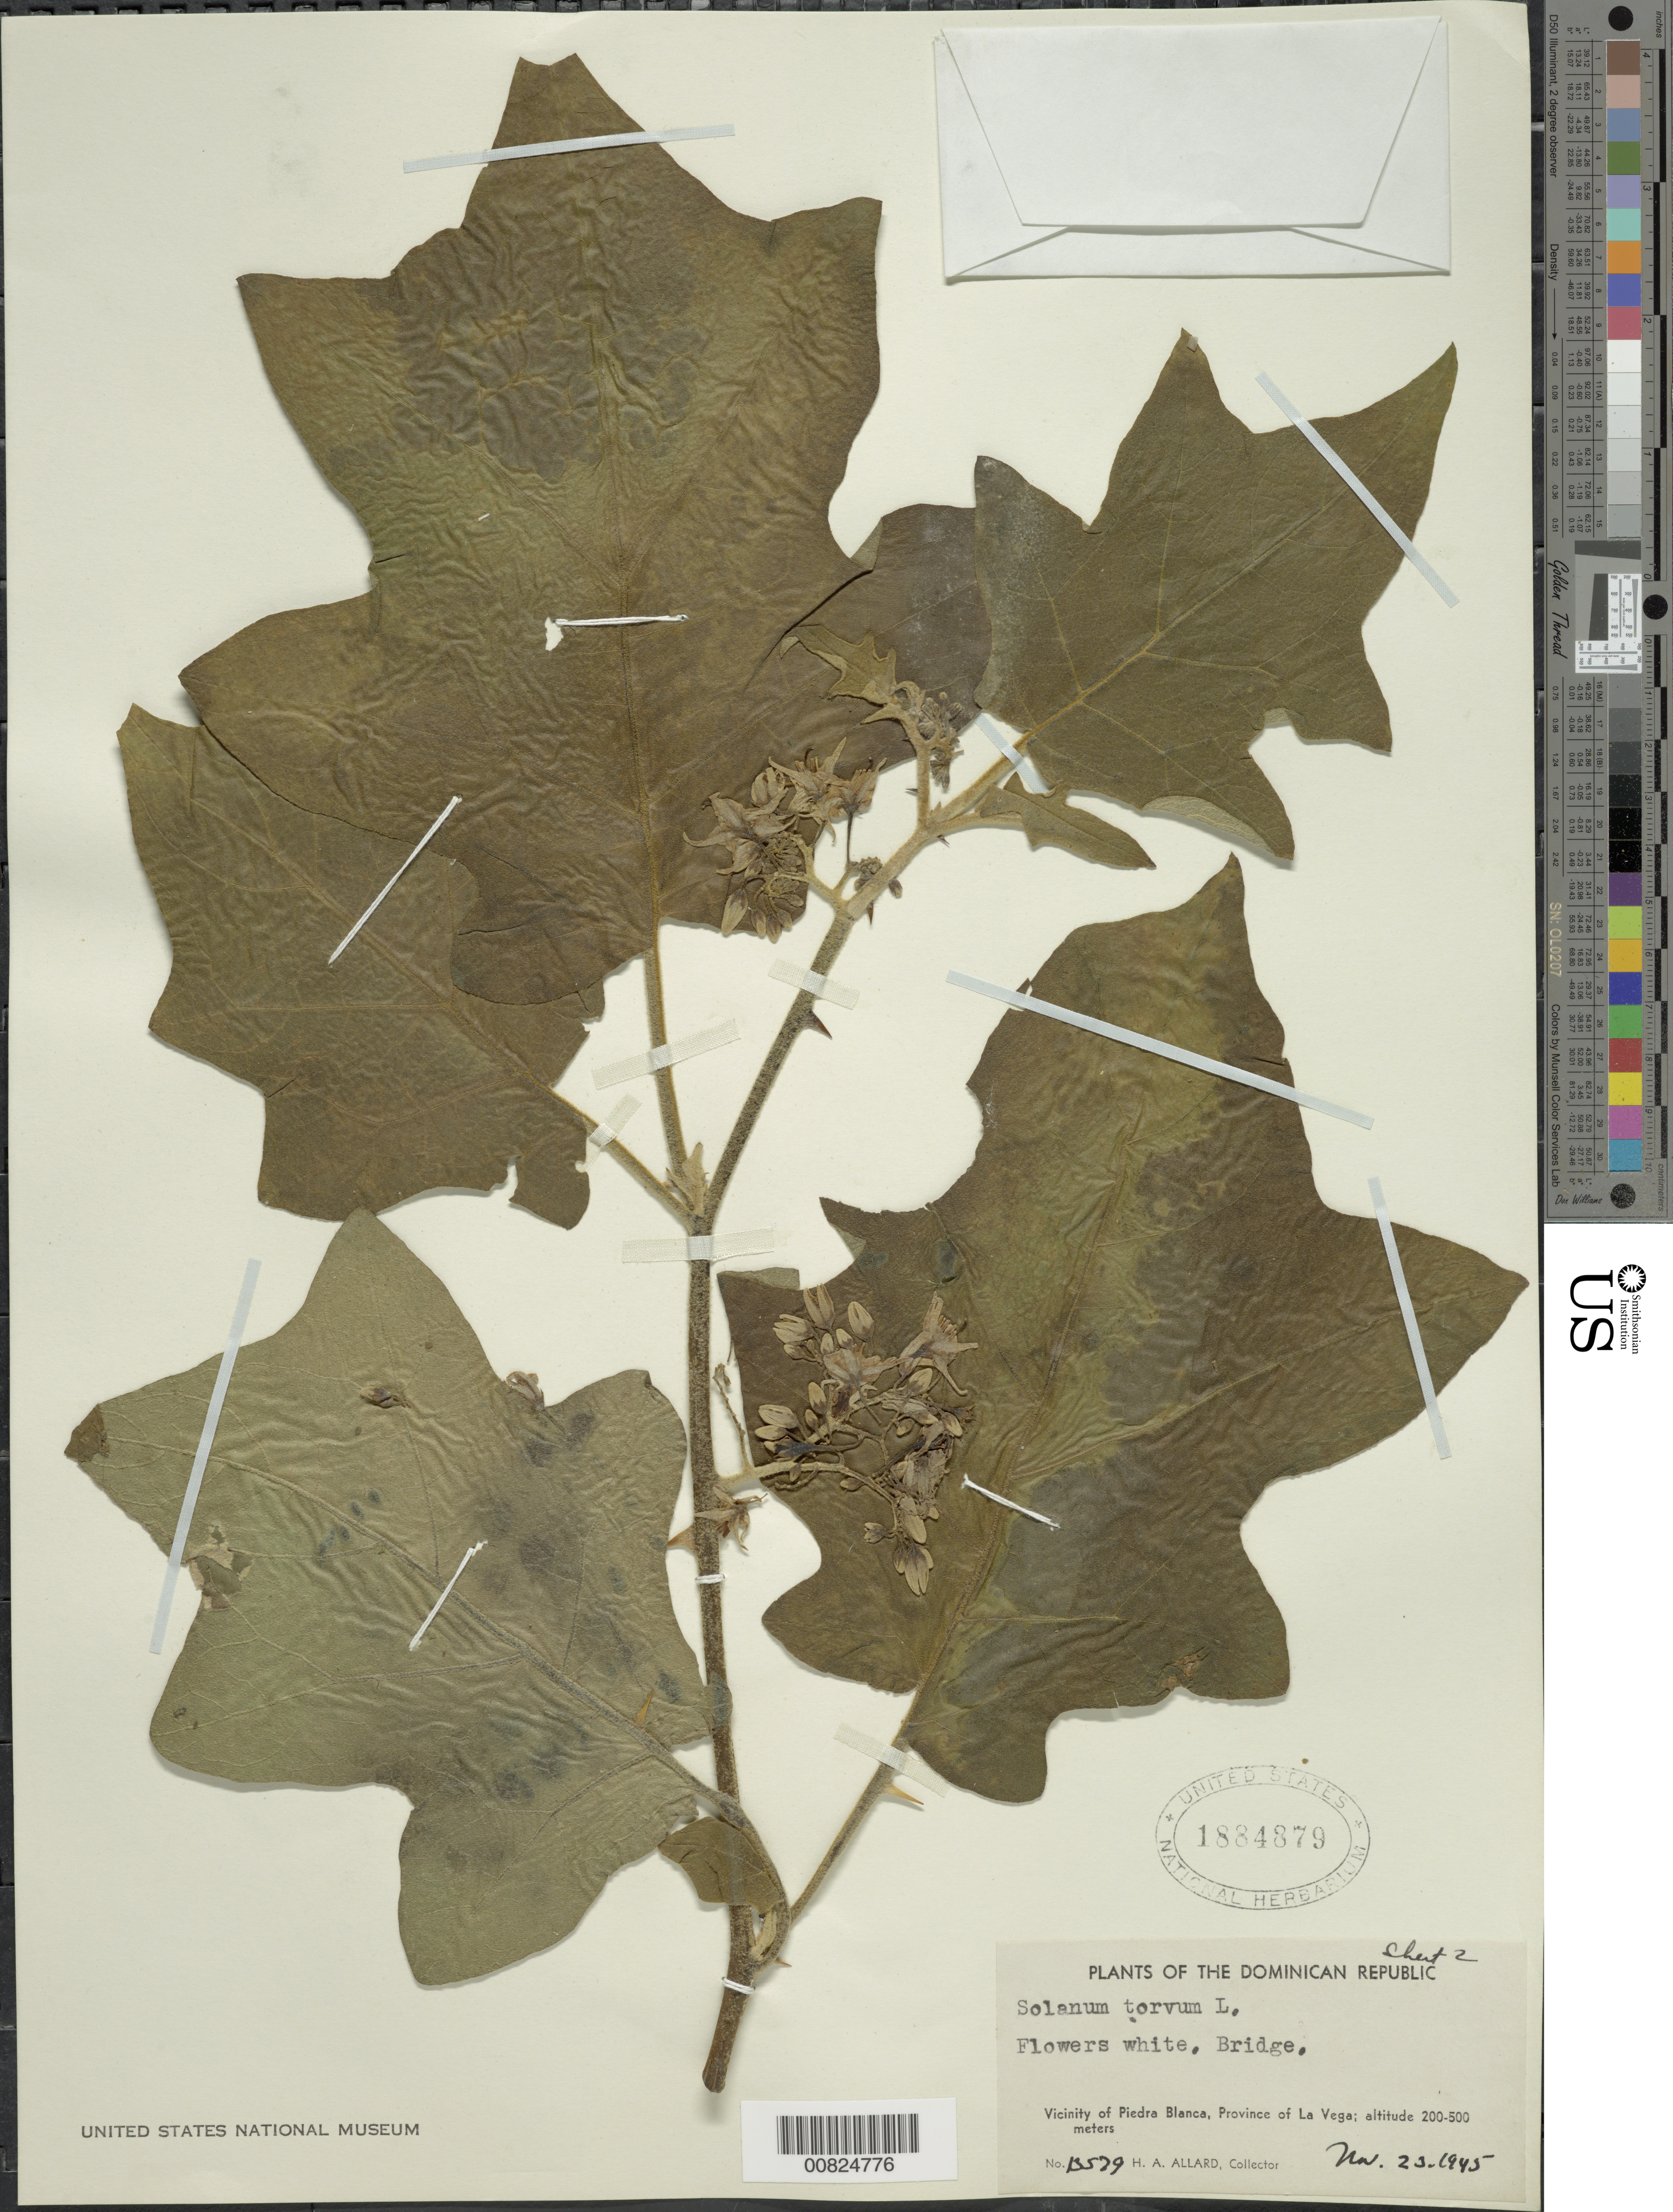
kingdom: Plantae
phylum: Tracheophyta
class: Magnoliopsida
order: Solanales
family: Solanaceae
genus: Solanum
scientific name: Solanum torvum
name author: Sw.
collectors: H. A. Allard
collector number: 13529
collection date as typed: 23 Nov 1945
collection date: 1945-11-23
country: Dominican Republic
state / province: La Vega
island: Hispaniola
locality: Vicinity of Piedra Blanca, along a bridge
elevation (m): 200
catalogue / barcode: US 1884879